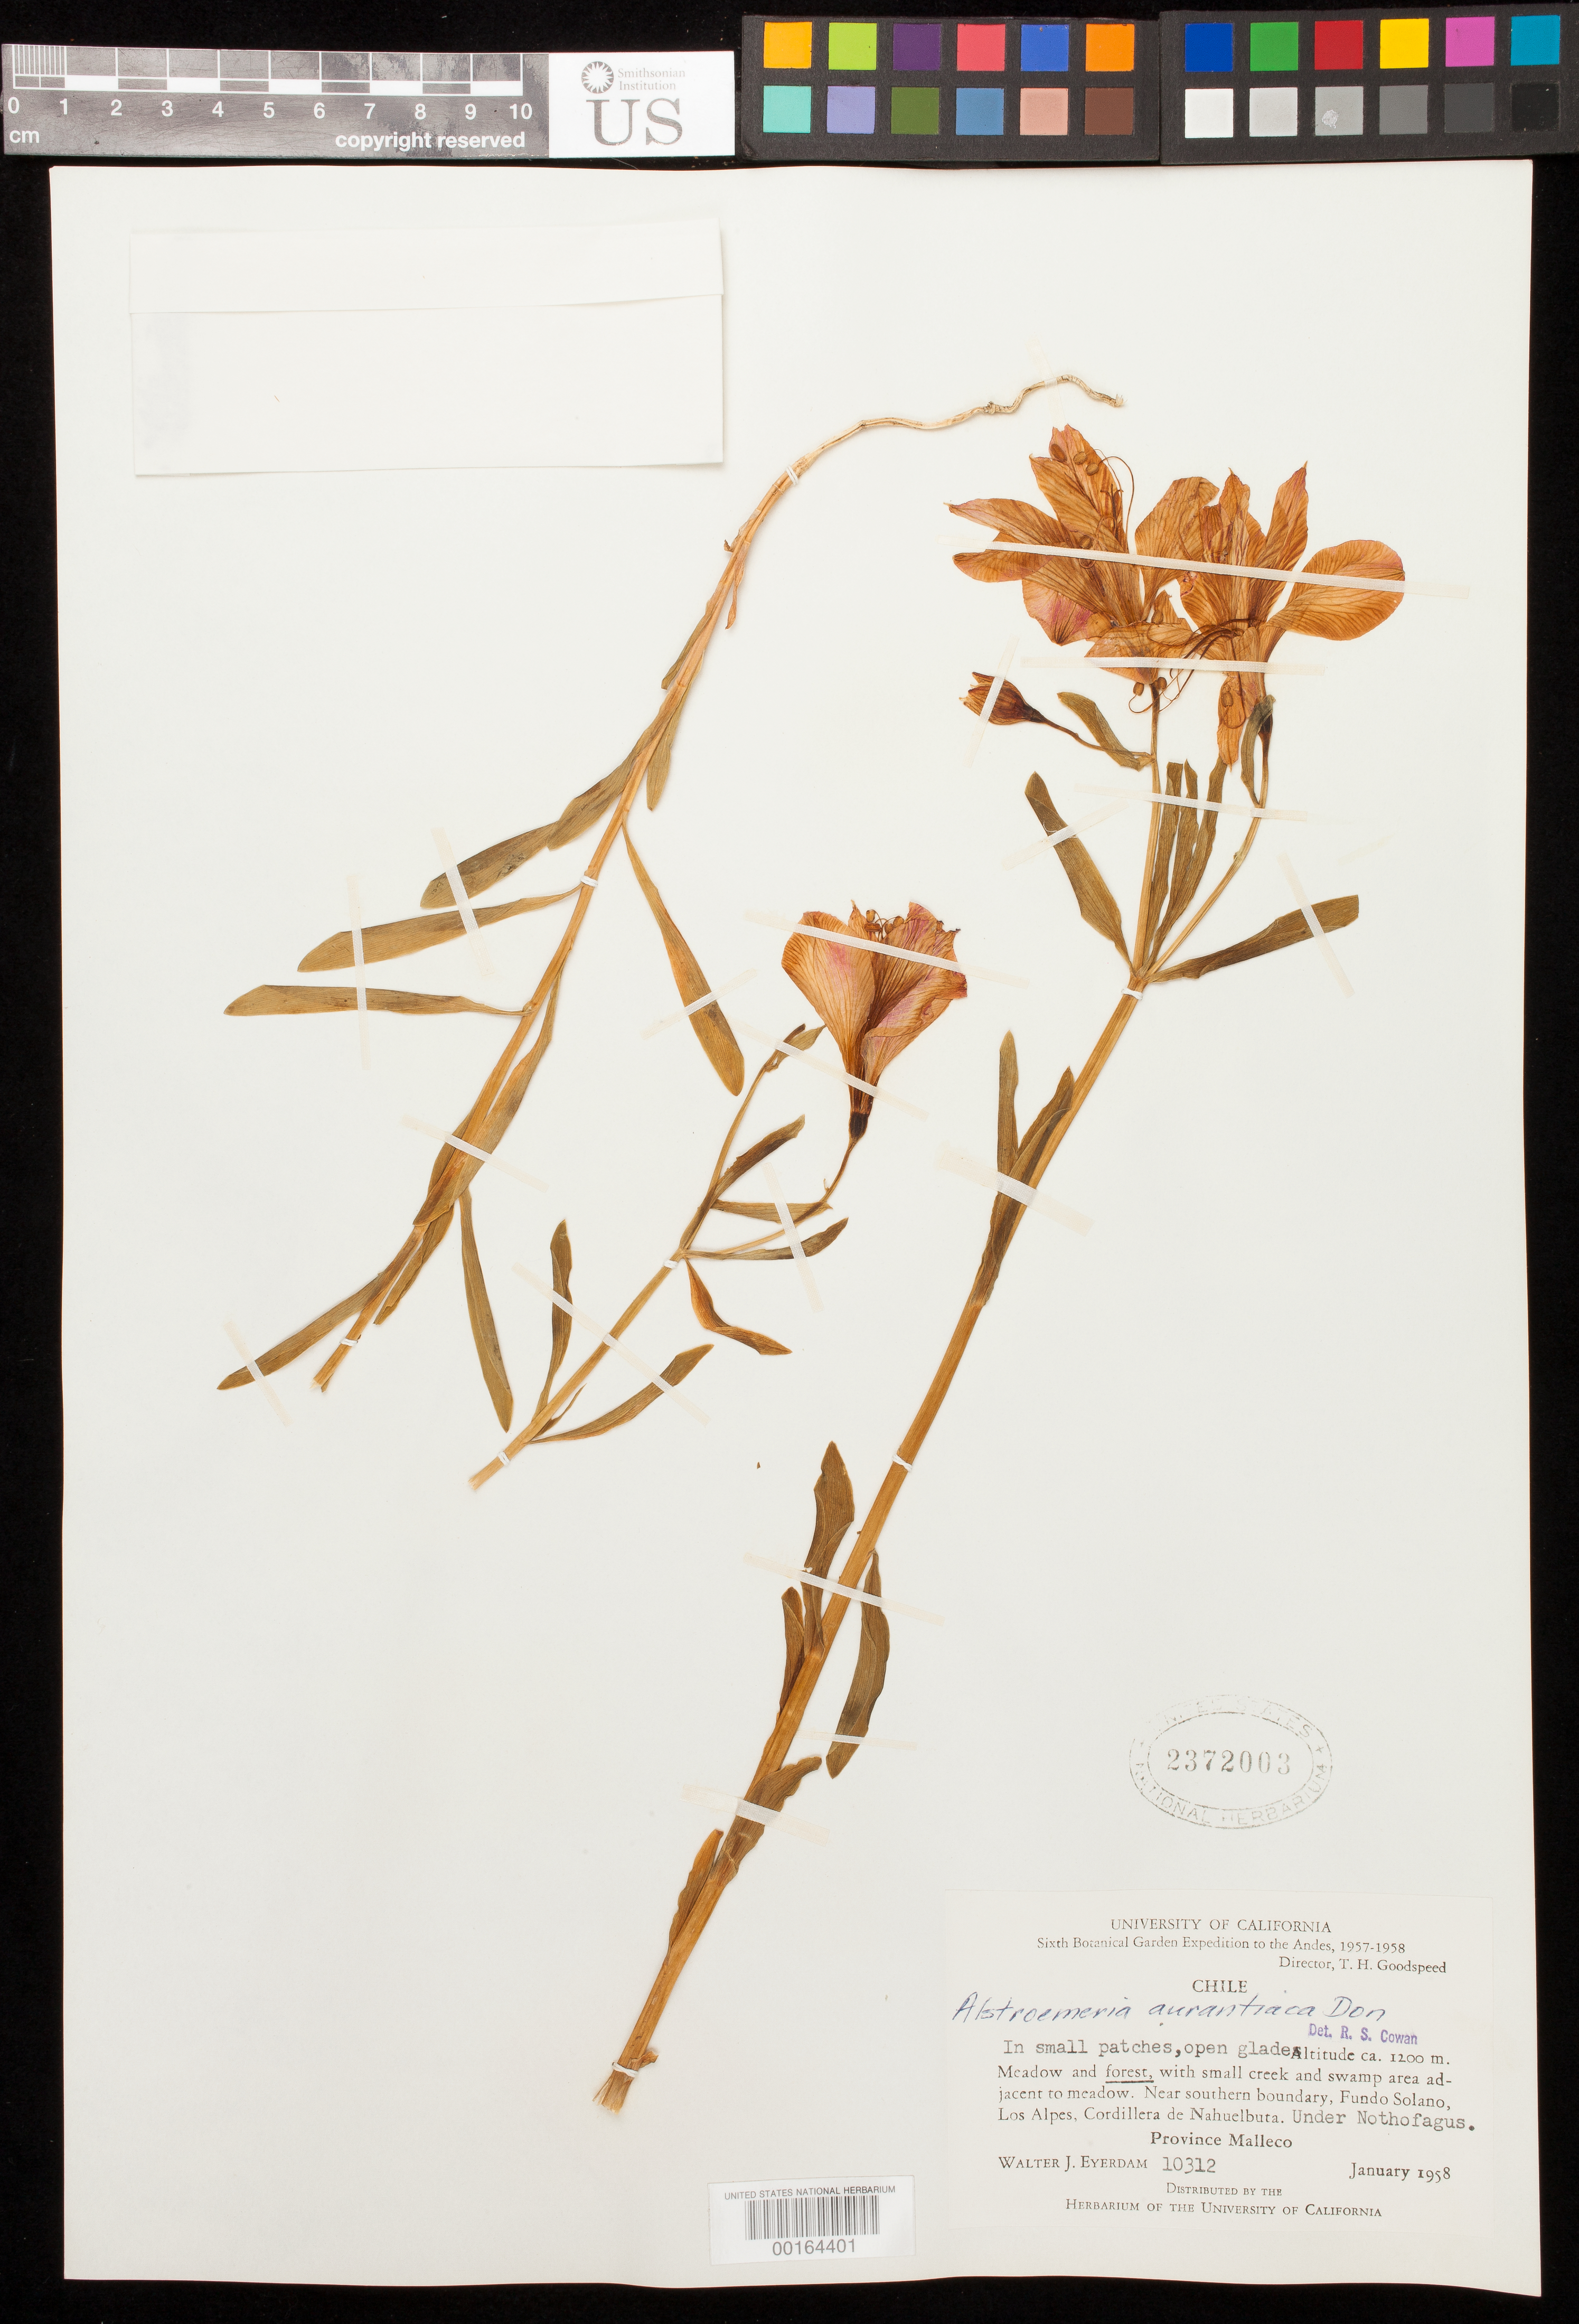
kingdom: Plantae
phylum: Tracheophyta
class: Liliopsida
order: Liliales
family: Alstroemeriaceae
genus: Alstroemeria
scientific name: Alstroemeria aurantiaca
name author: D. Don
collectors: W. J. Eyerdam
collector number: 10312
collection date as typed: Jan 1958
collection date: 1958-01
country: Chile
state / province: Araucanía (IX)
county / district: Malleco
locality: Near southern boundary, fundo solano, los alpes, cordillera de nahuelbuta. under nothofagus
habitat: Open glades; forest, meadow w/sm creek & swamp adjacent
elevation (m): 1200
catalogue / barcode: US 2372003